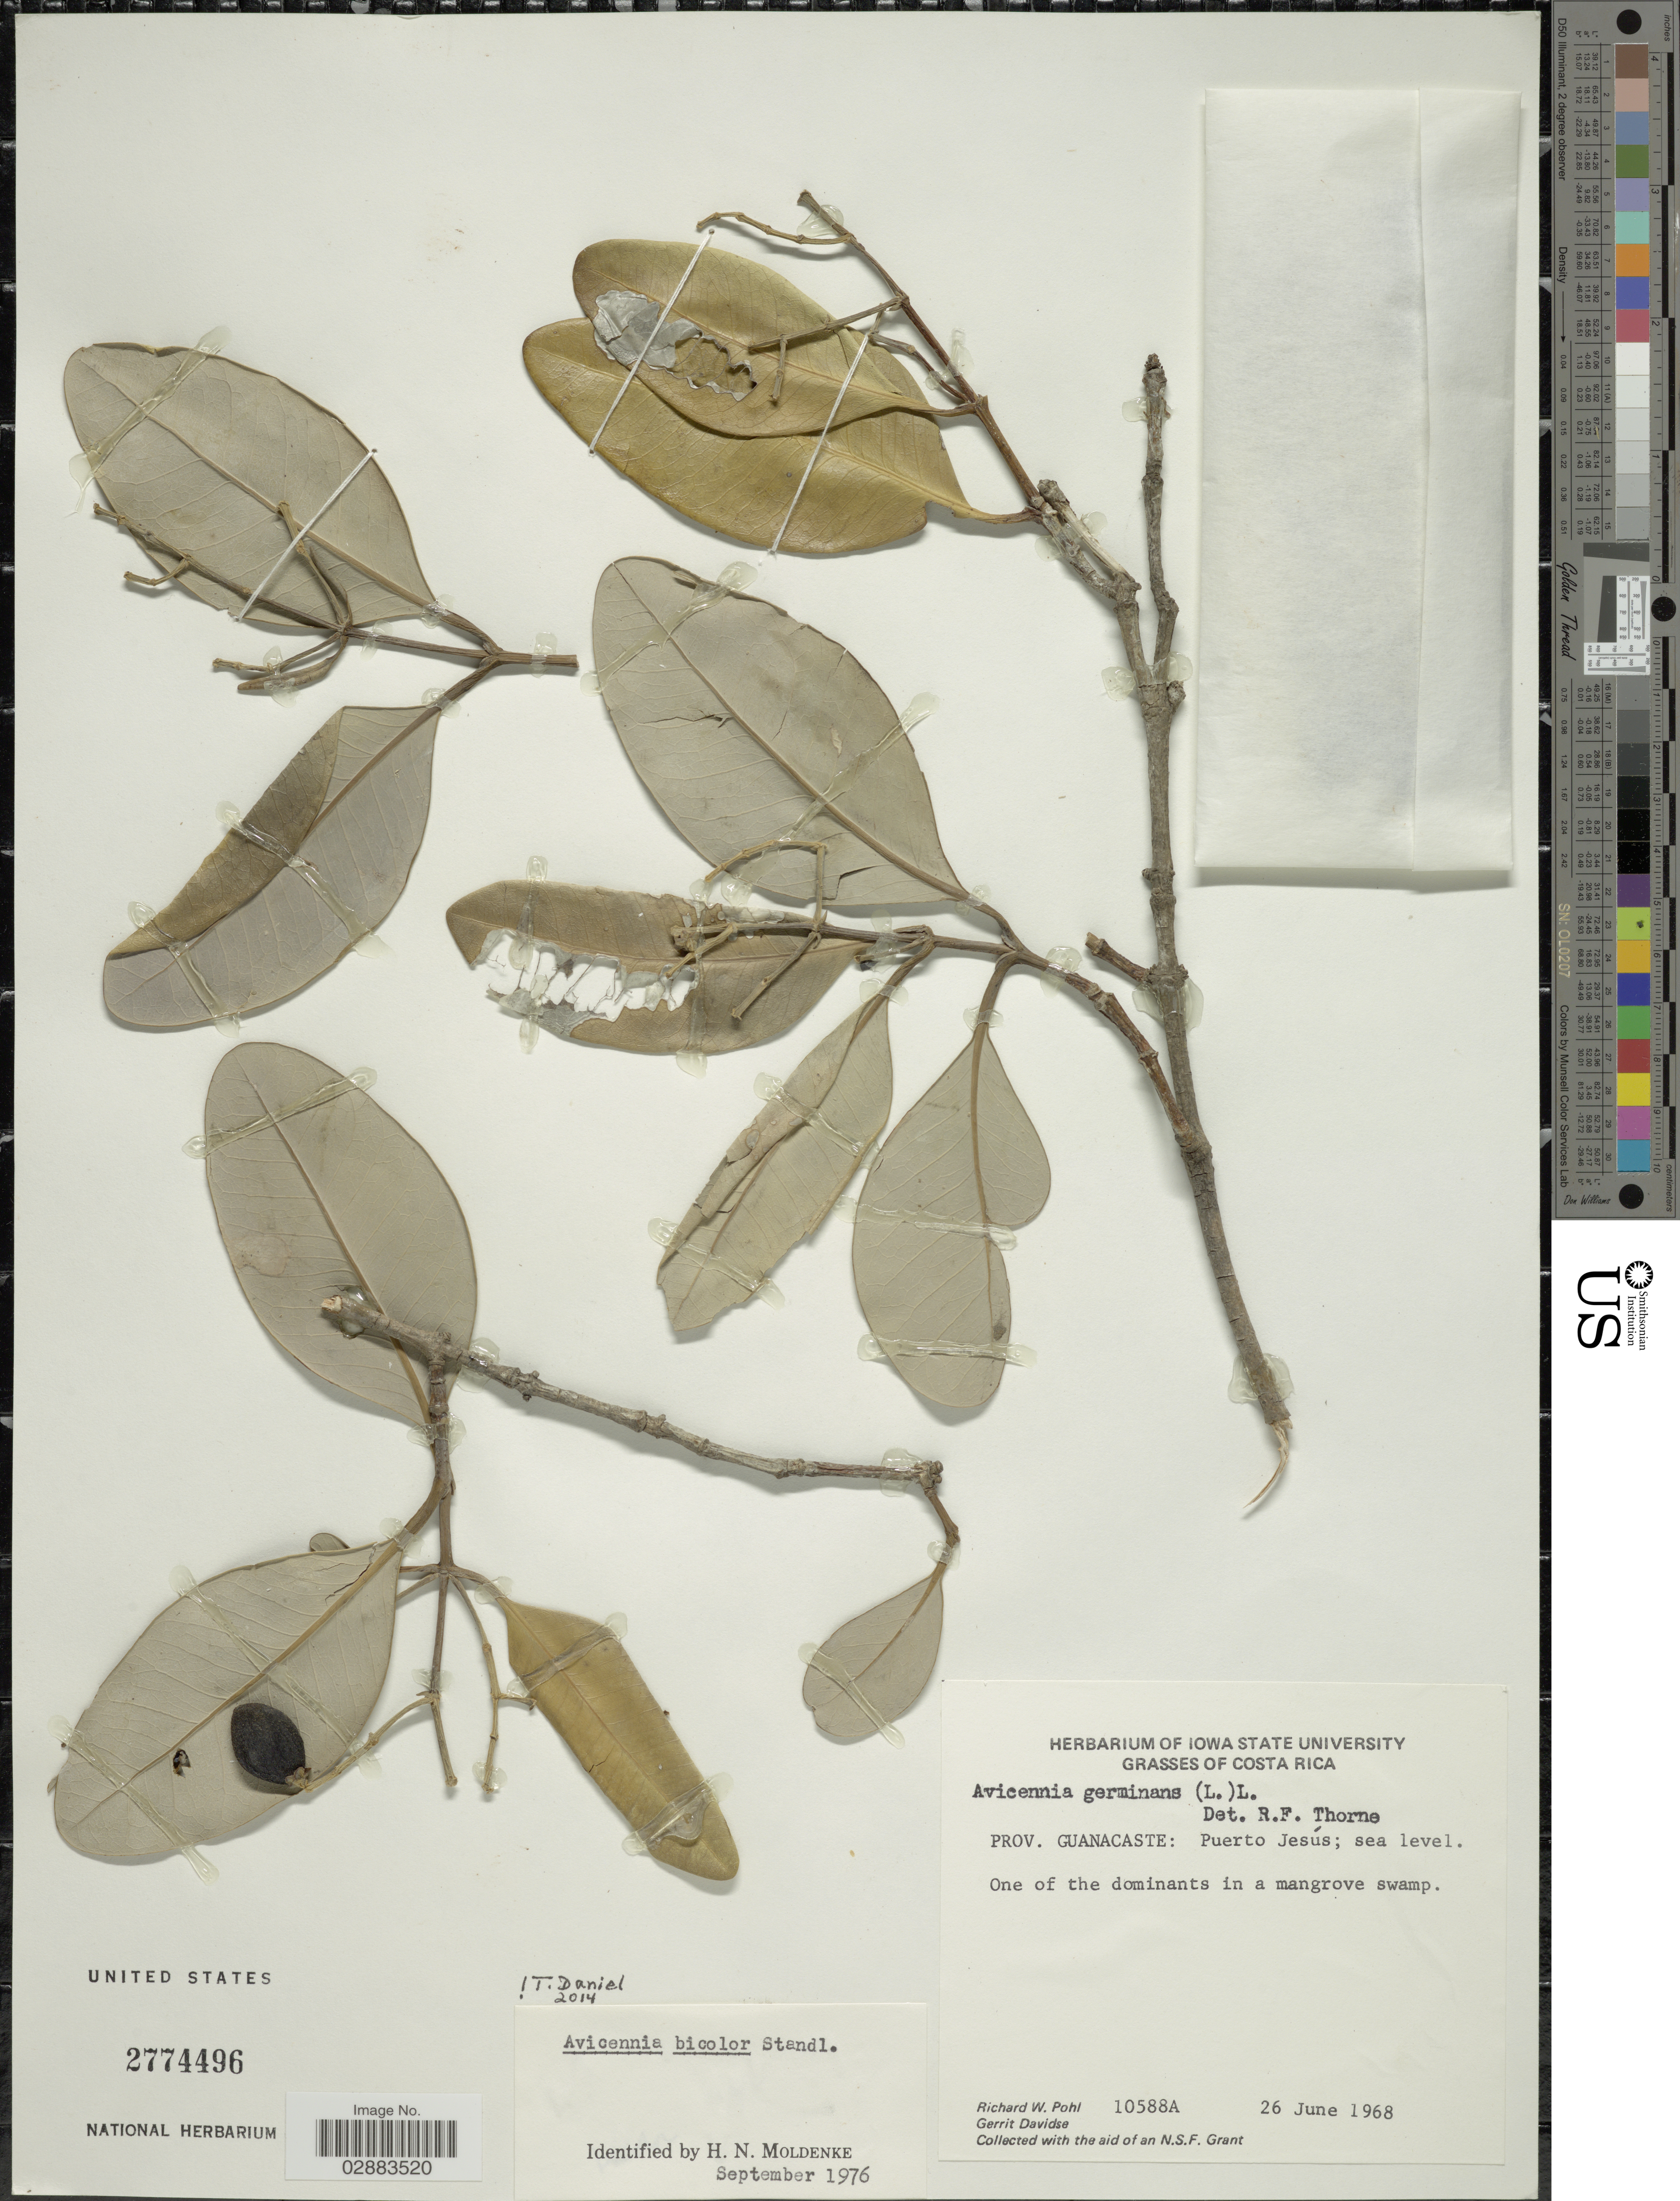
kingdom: Plantae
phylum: Tracheophyta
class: Magnoliopsida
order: Lamiales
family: Acanthaceae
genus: Avicennia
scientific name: Avicennia bicolor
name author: Standl.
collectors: R. W. Pohl & G. Davidse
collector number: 10588A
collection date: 1968-06-26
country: Costa Rica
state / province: Guanacaste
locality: Puerto Jesús.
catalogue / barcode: US 2774496